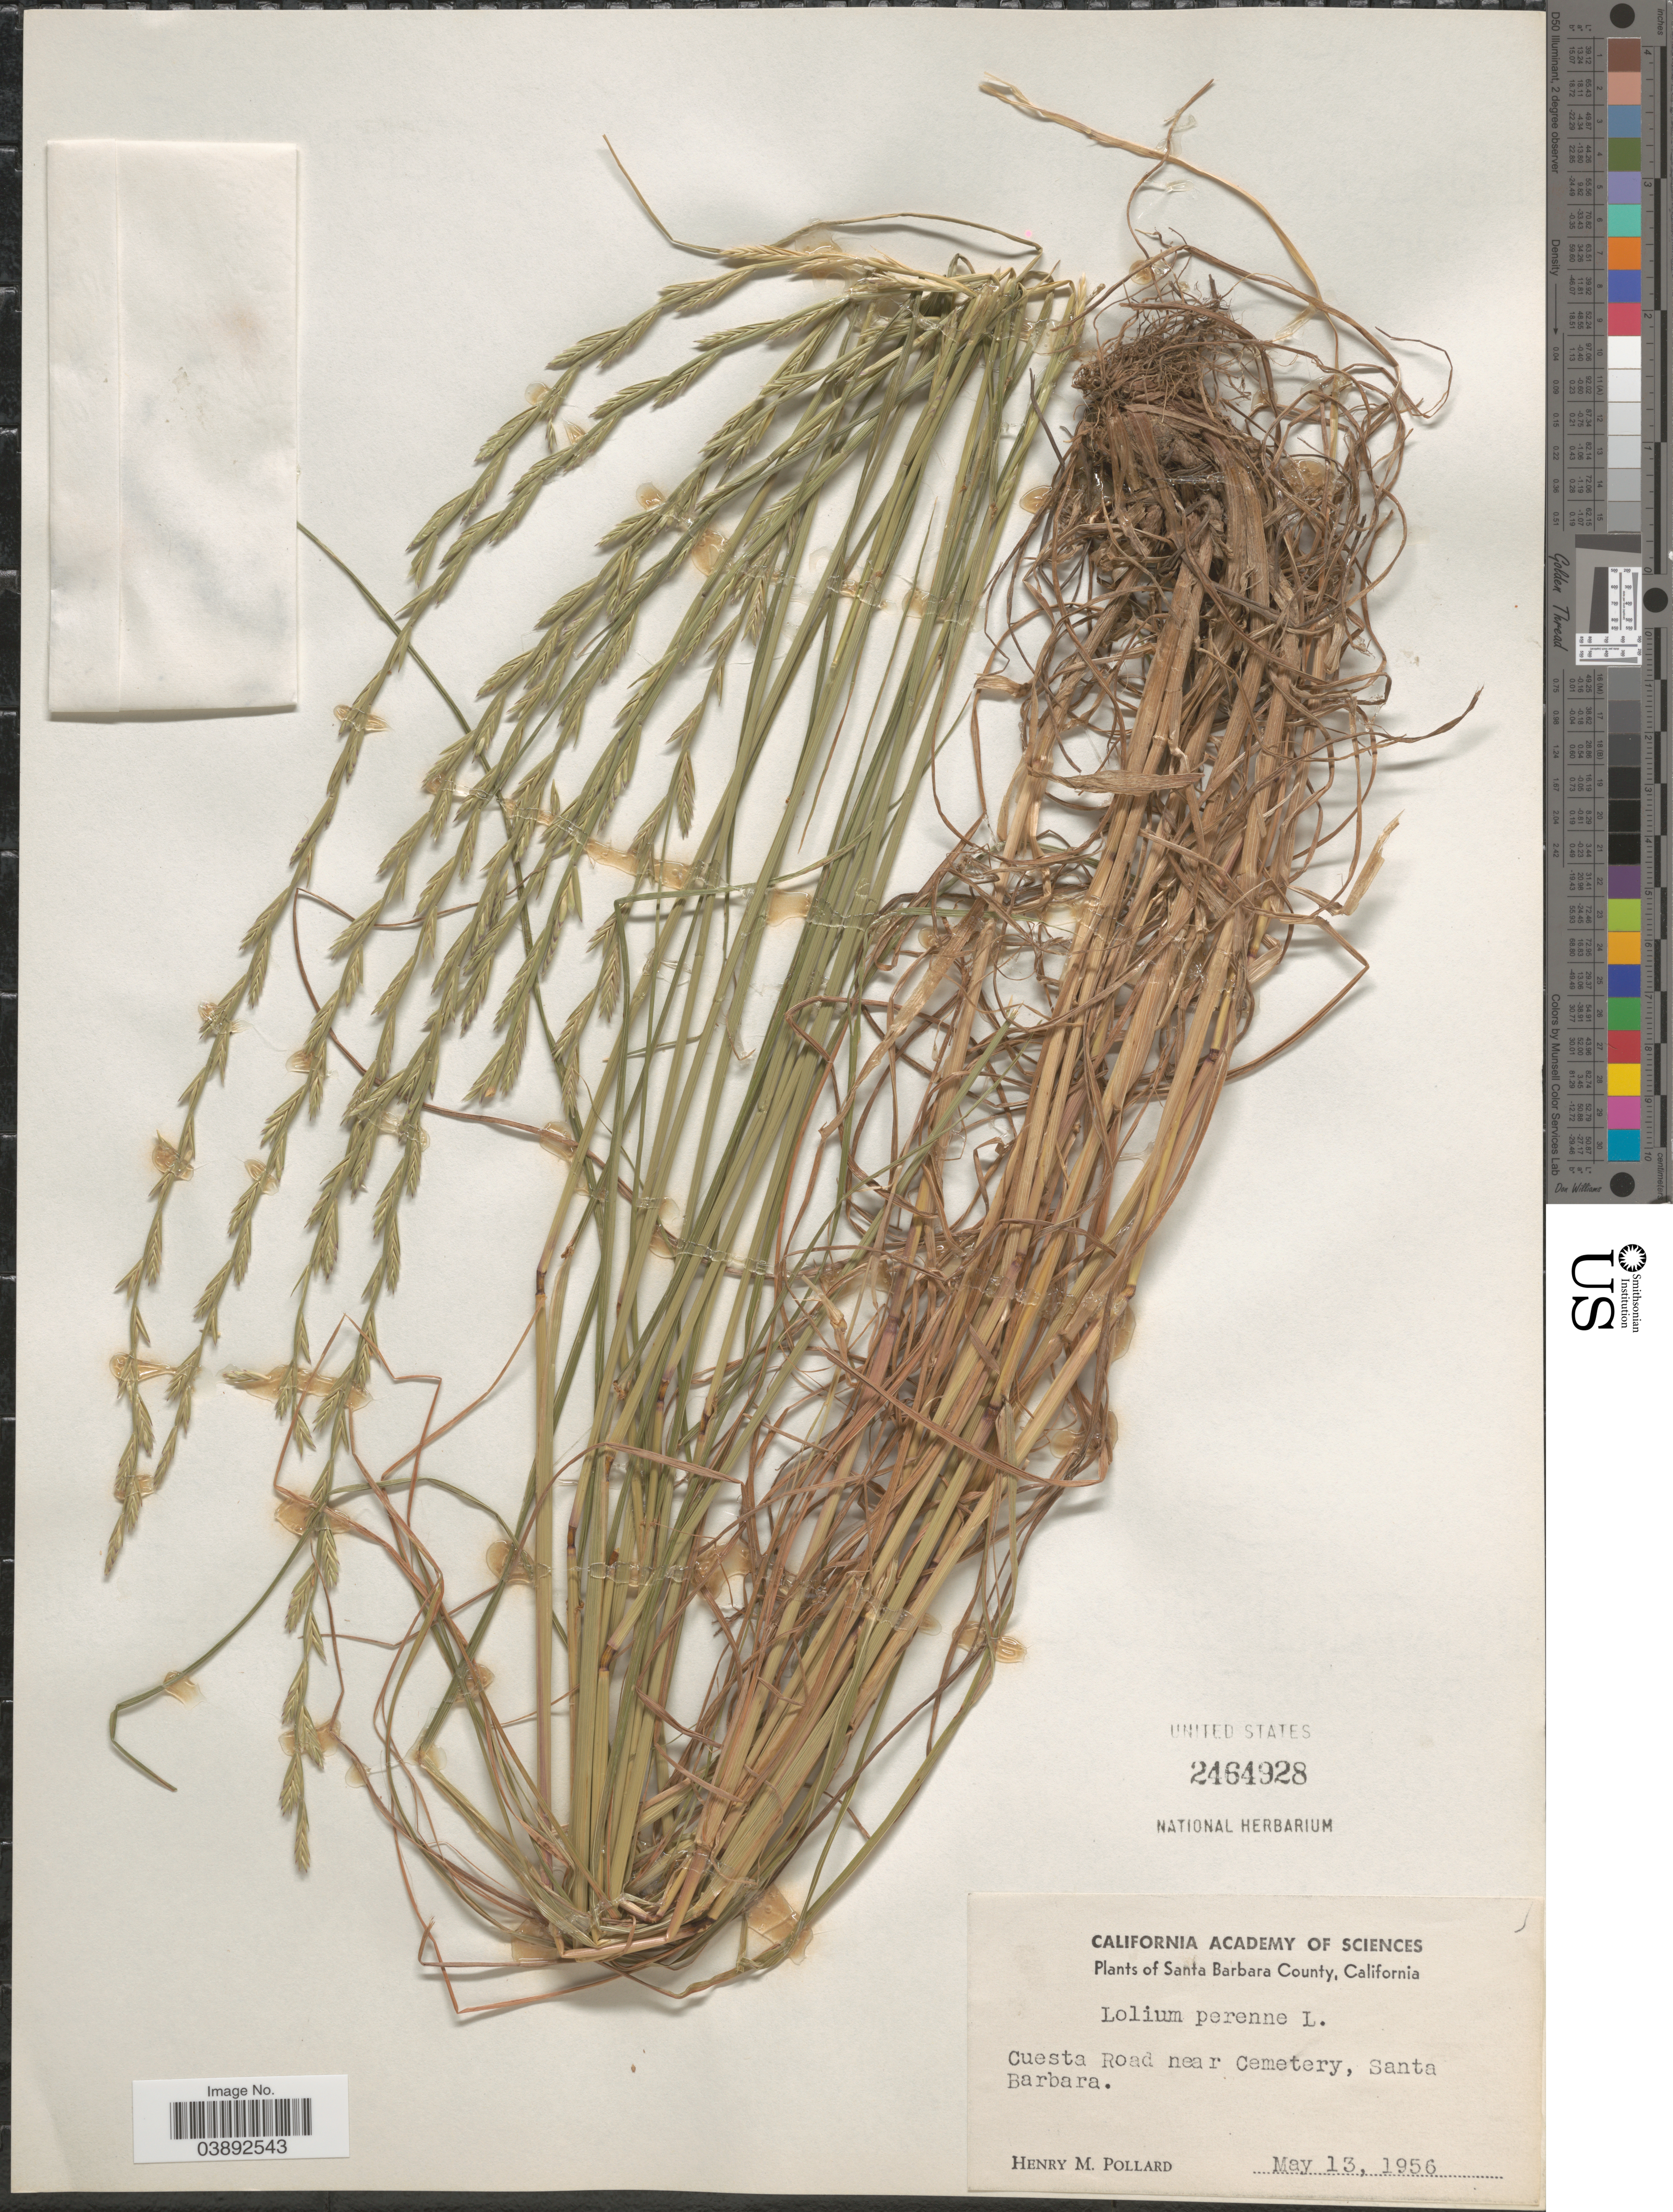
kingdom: Plantae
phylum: Tracheophyta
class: Liliopsida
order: Poales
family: Poaceae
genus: Lolium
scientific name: Lolium perenne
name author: L.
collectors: H. M. Pollard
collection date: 1956-05-13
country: United States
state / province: California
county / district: Santa Barbara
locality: Santa Barbara County. Cuesta Road near Cemetery, Santa Barbara.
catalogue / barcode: US 2464928